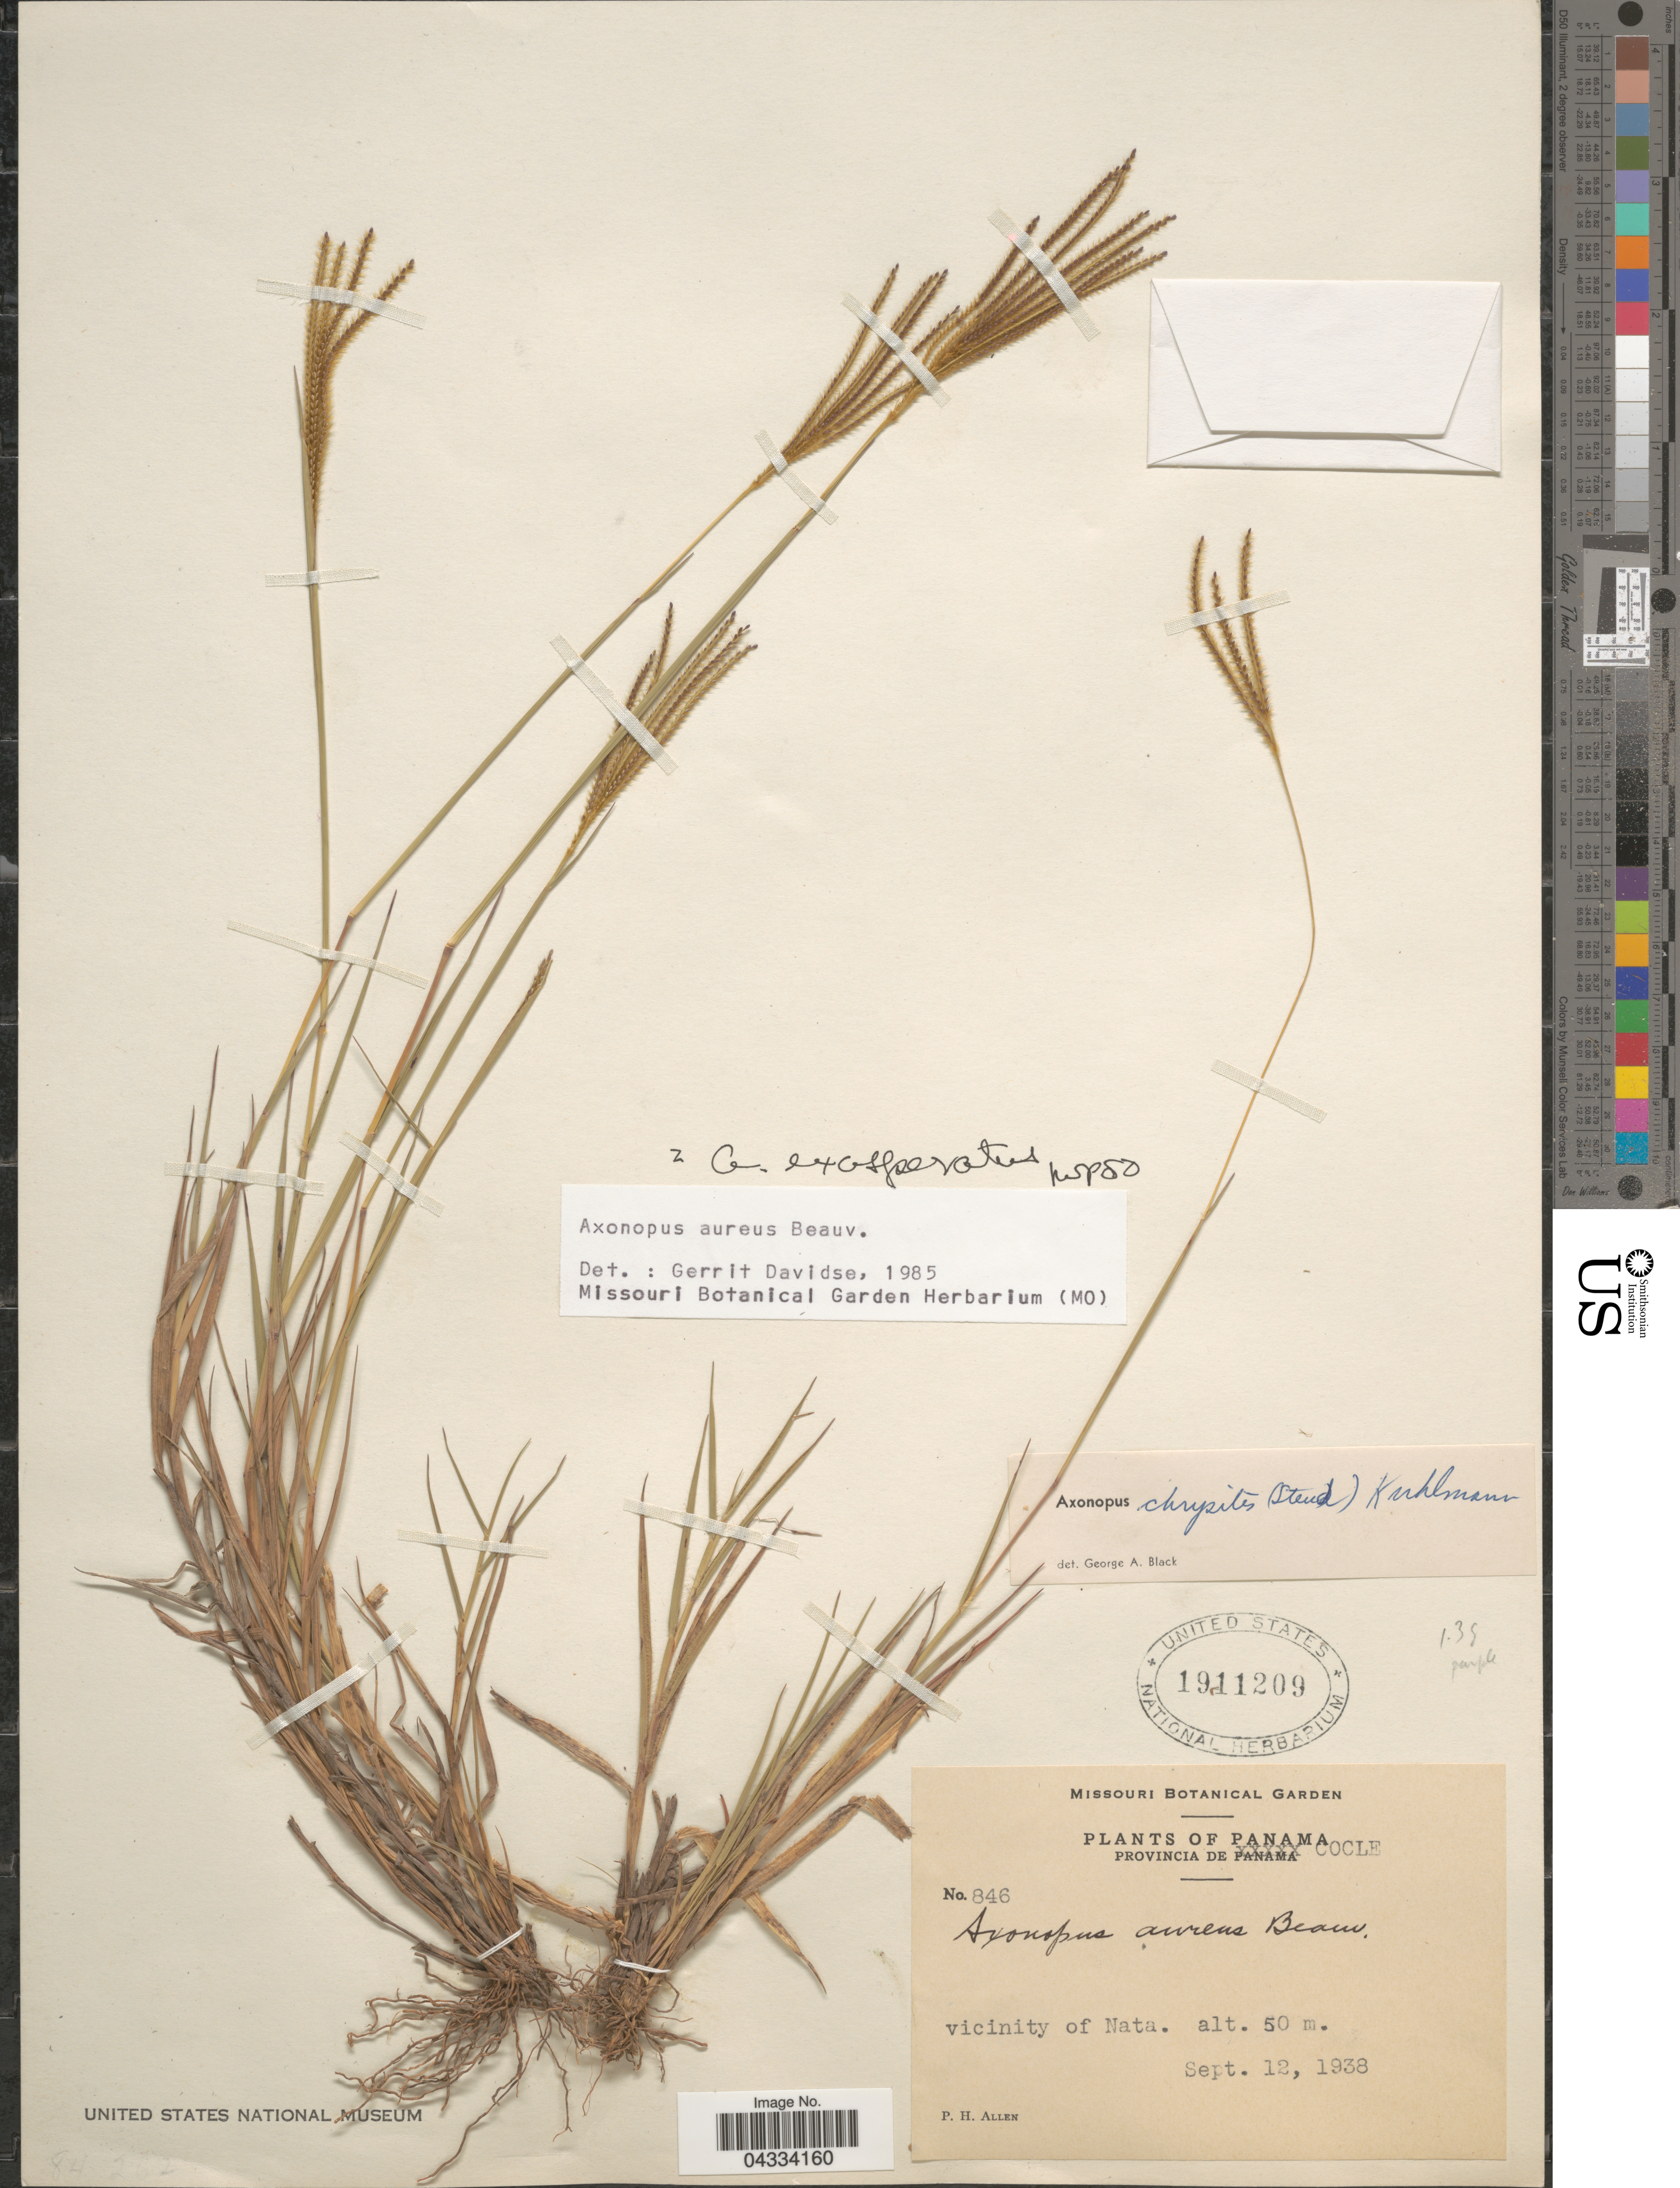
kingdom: Plantae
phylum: Tracheophyta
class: Liliopsida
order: Poales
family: Poaceae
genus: Axonopus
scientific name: Axonopus aureus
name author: P. Beauv.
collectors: P. H. Allen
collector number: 846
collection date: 1938-09-12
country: Panama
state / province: Cocle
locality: Vicinity of Nata.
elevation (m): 50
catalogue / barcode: US 1911209